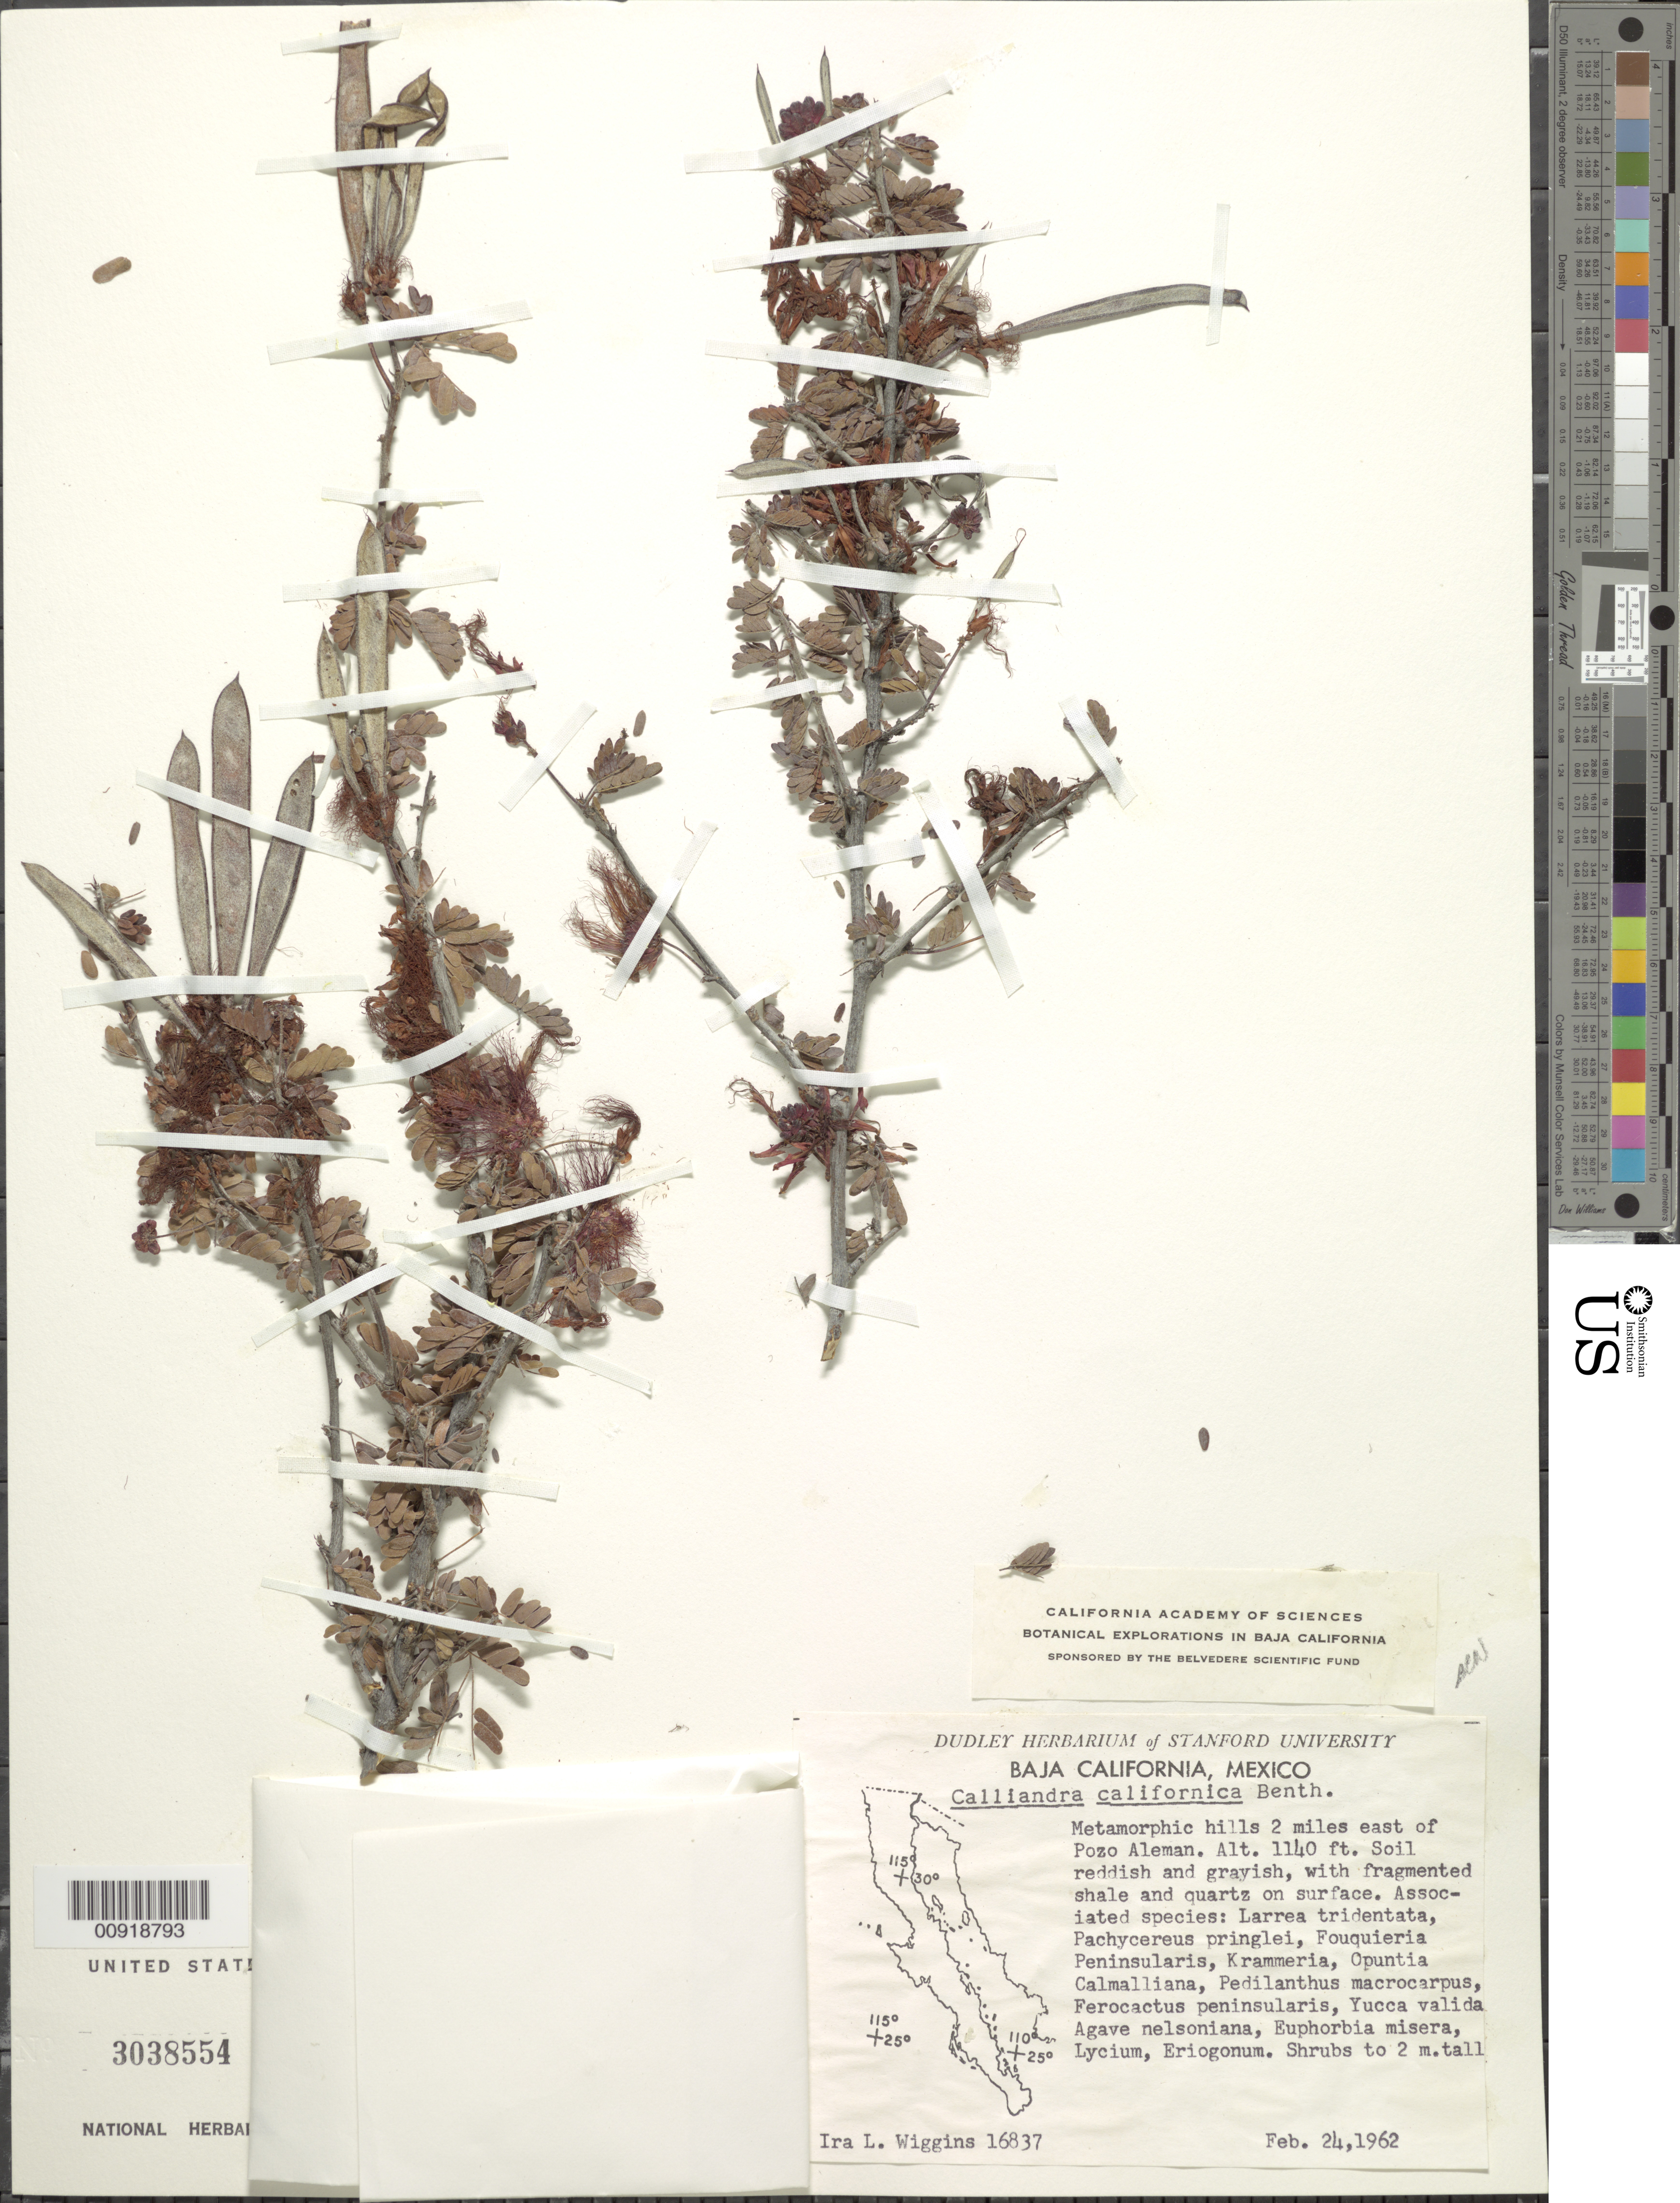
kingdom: Plantae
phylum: Tracheophyta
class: Magnoliopsida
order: Fabales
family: Fabaceae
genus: Calliandra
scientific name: Calliandra californica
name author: Benth.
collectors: I. L. Wiggins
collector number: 16837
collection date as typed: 24 Feb 1962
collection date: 1962-02-24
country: Mexico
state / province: Baja California Norte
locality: Metamorphic hills 2 miles east of Pozo Alemán.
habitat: Soil reddish and grayish, with fragmented shale and quartz on surface. Associated species: Larrea tridentata, Pachycereus pringlei, Fouquieria peninsularis, Krammeria, Opuntia calmalliana, Pedilanthus macrocarpus, Ferocactus peninsularis, Yucca valida &c.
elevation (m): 347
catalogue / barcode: US 3038554